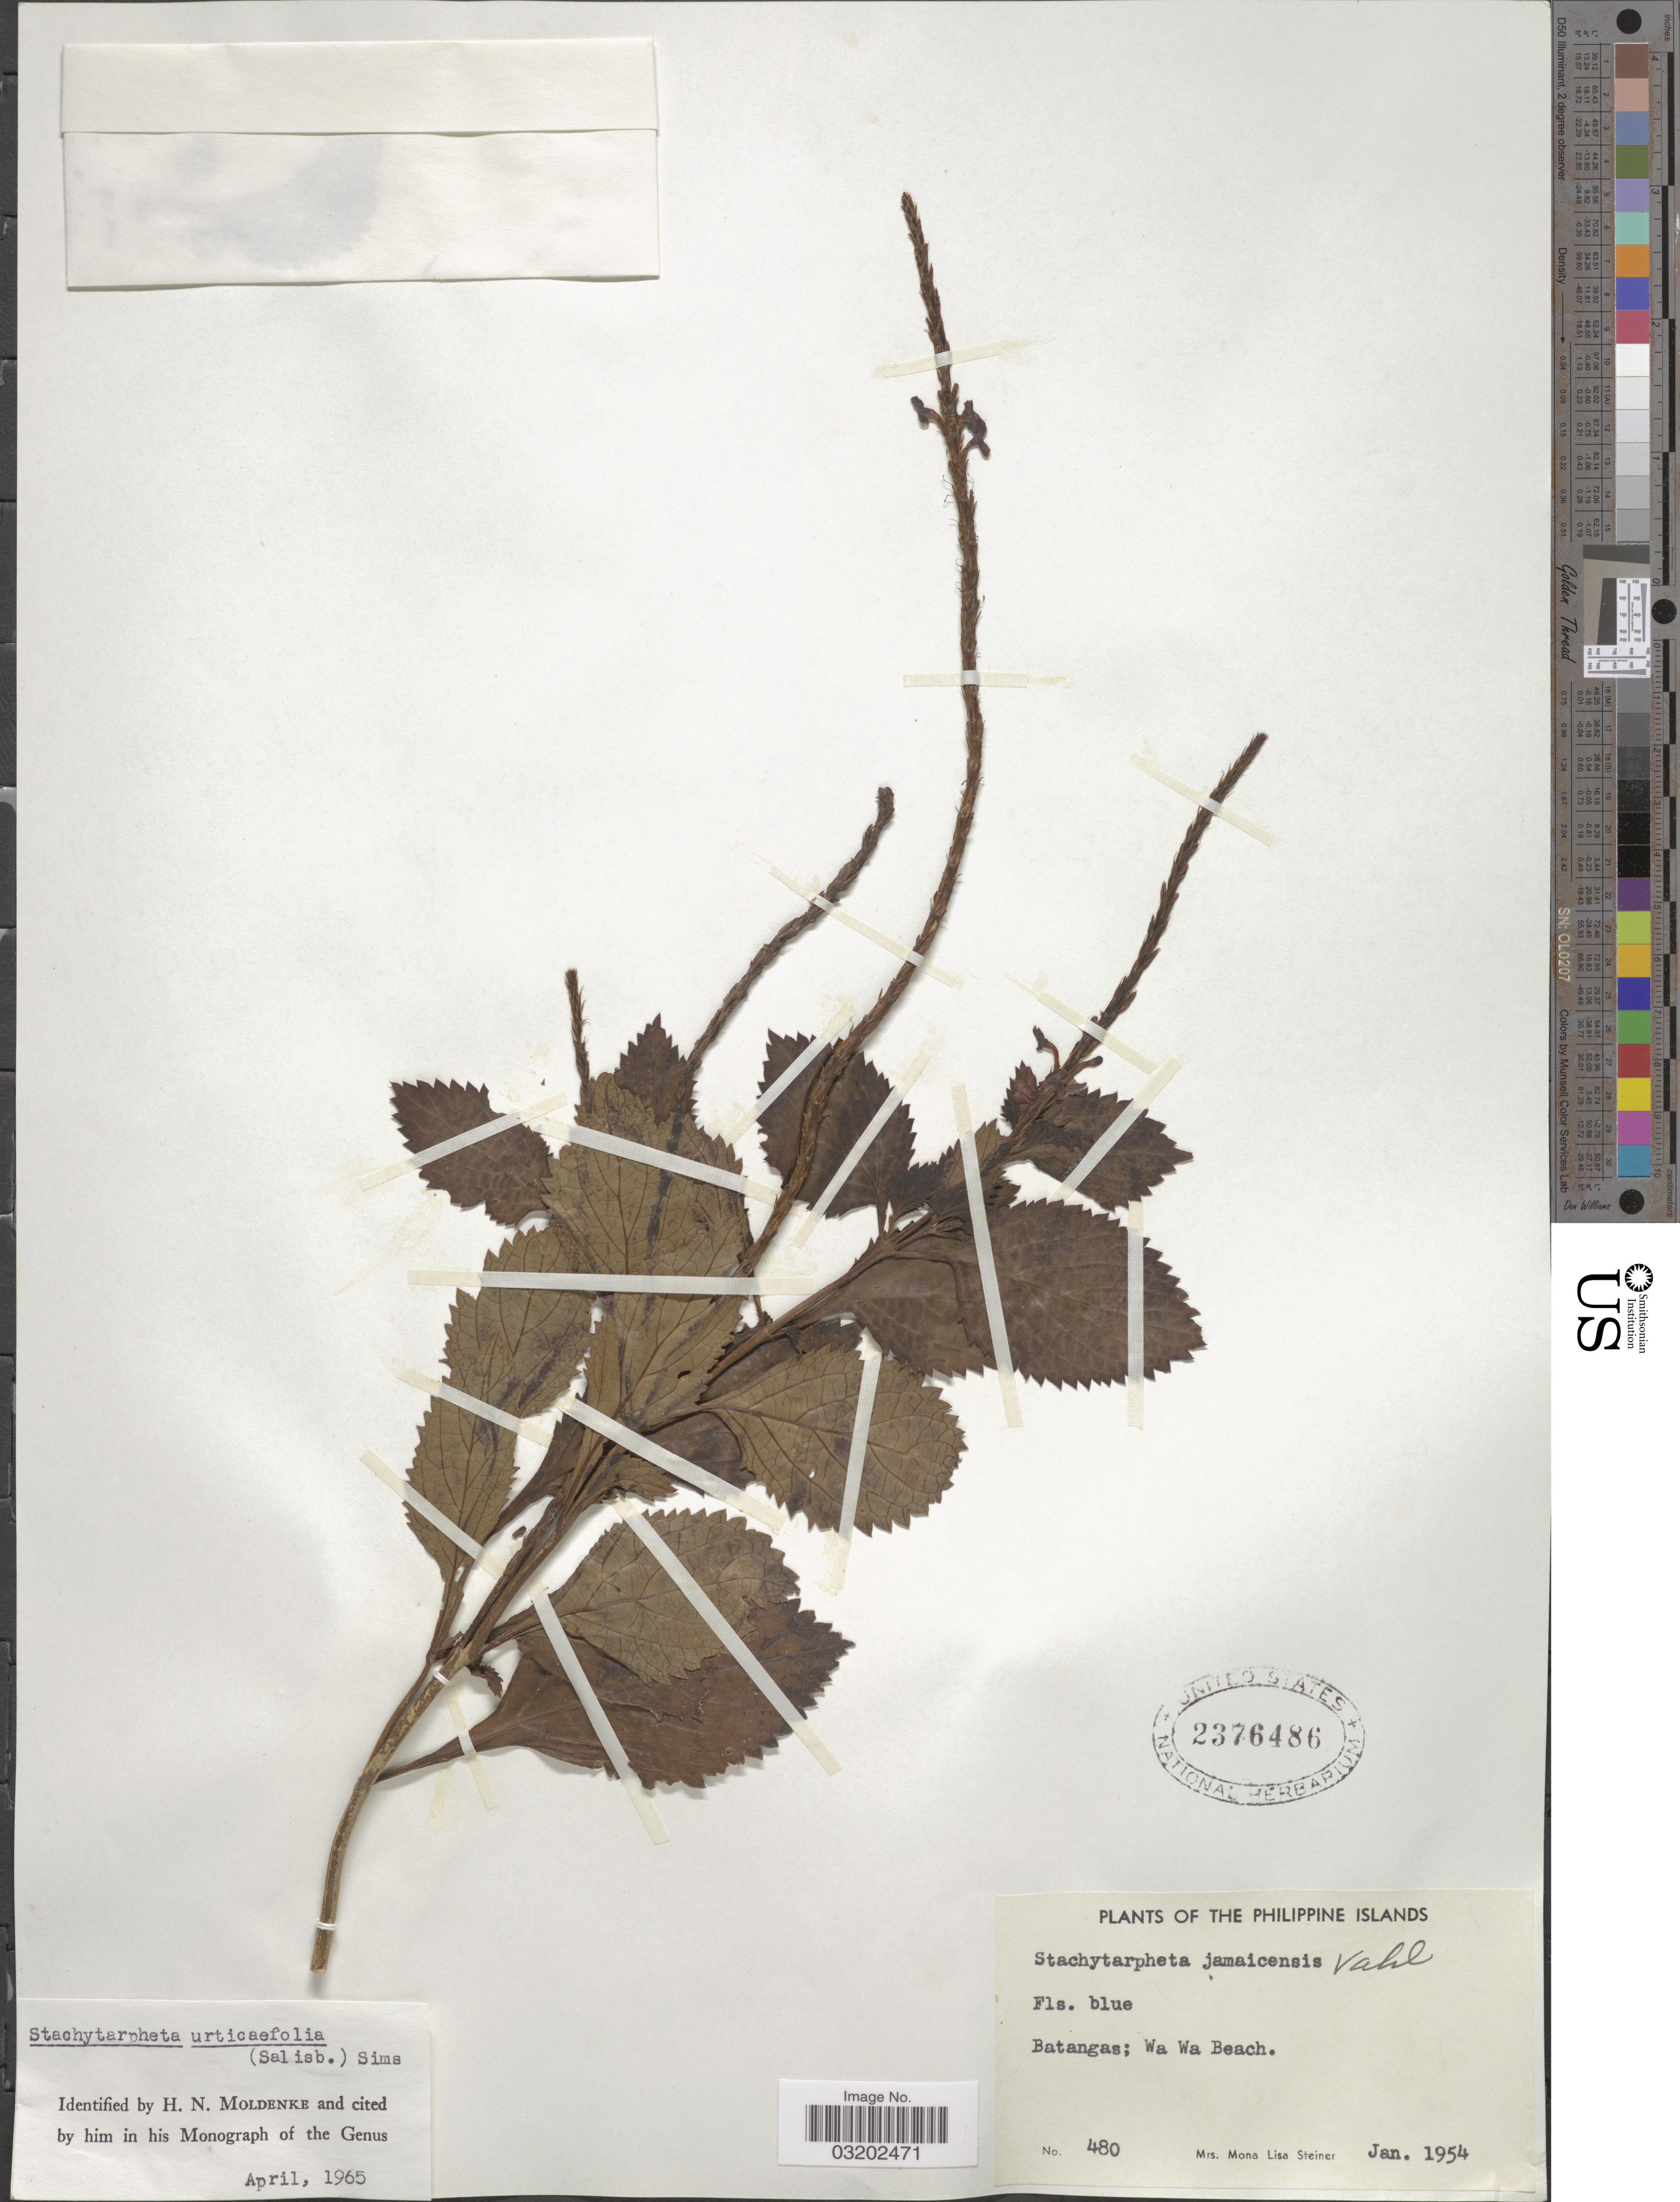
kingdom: Plantae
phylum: Tracheophyta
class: Magnoliopsida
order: Lamiales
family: Verbenaceae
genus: Stachytarpheta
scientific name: Stachytarpheta urticifolia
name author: Sims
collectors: M. Steiner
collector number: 480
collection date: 1954-01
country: Philippines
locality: Batangas; Wa Wa Beach.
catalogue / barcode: US 2376486